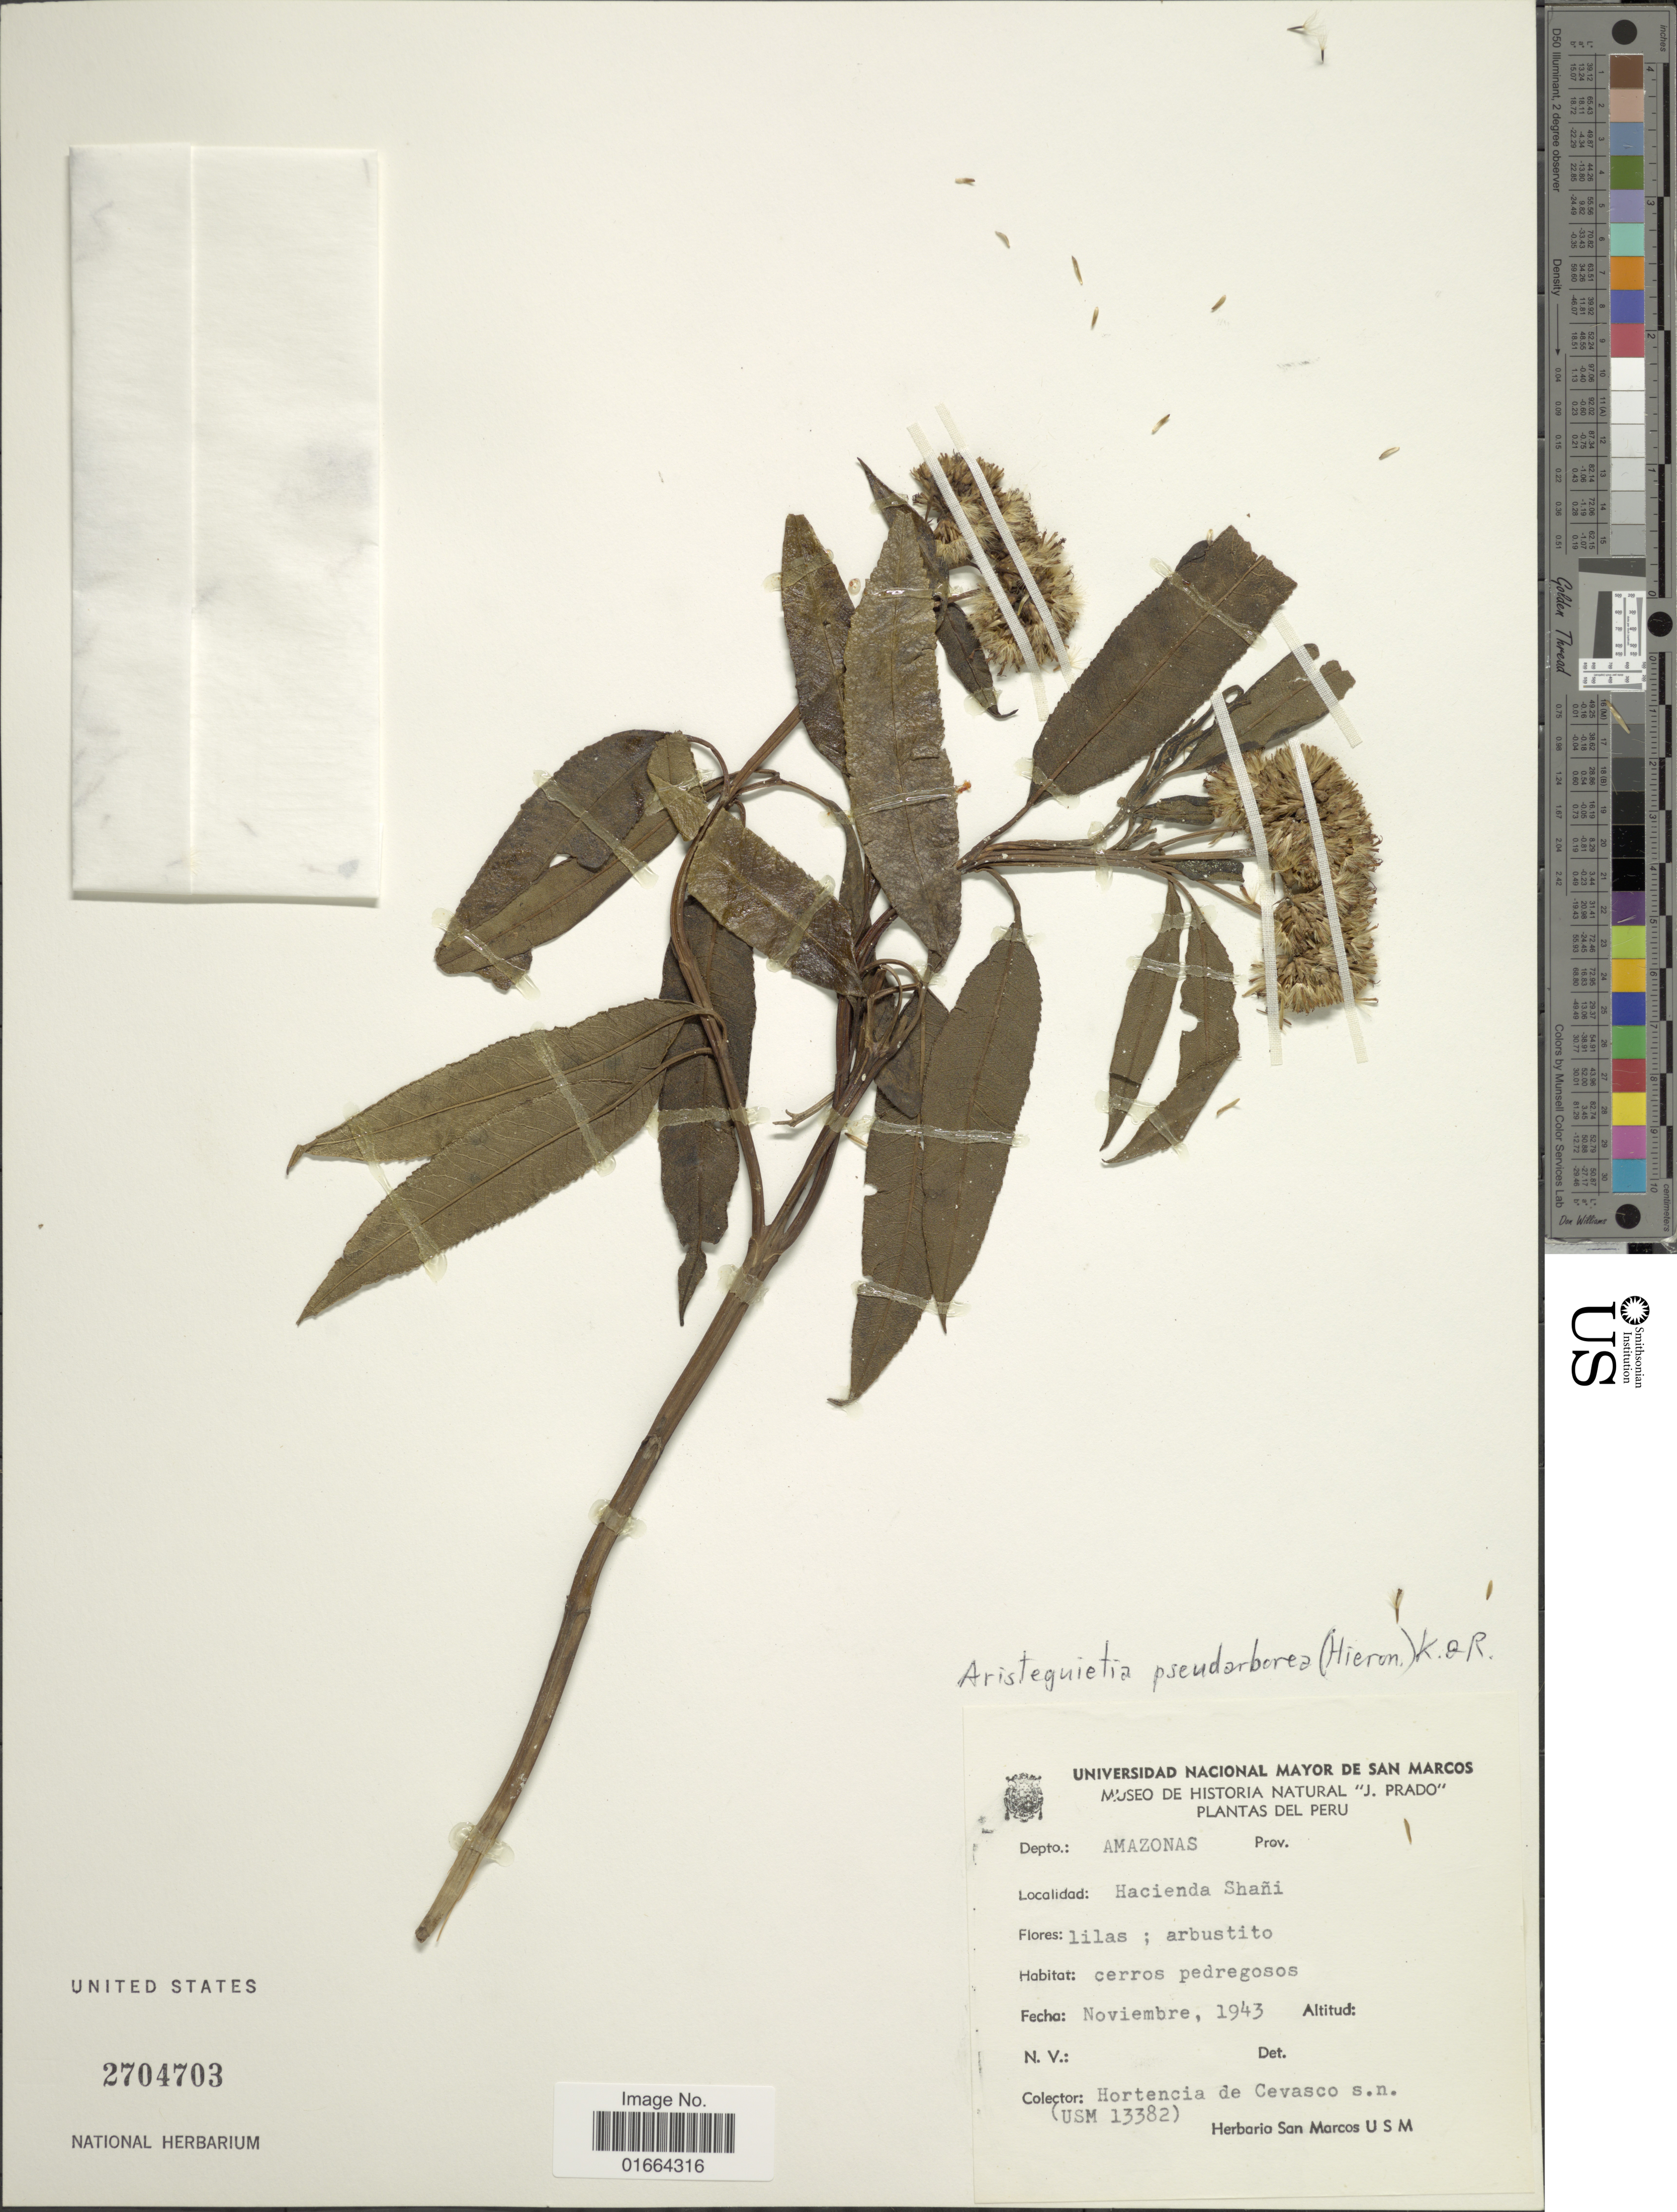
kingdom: Plantae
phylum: Tracheophyta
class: Magnoliopsida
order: Asterales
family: Asteraceae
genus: Aristeguietia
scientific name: Aristeguietia pseudarborea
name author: (Hieron.) R.M. King & H. Rob.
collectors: Hortencia de Cevasco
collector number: USM 13382?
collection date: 1943-11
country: Peru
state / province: Amazonas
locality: Hacienda Shañi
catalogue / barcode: US 2704703